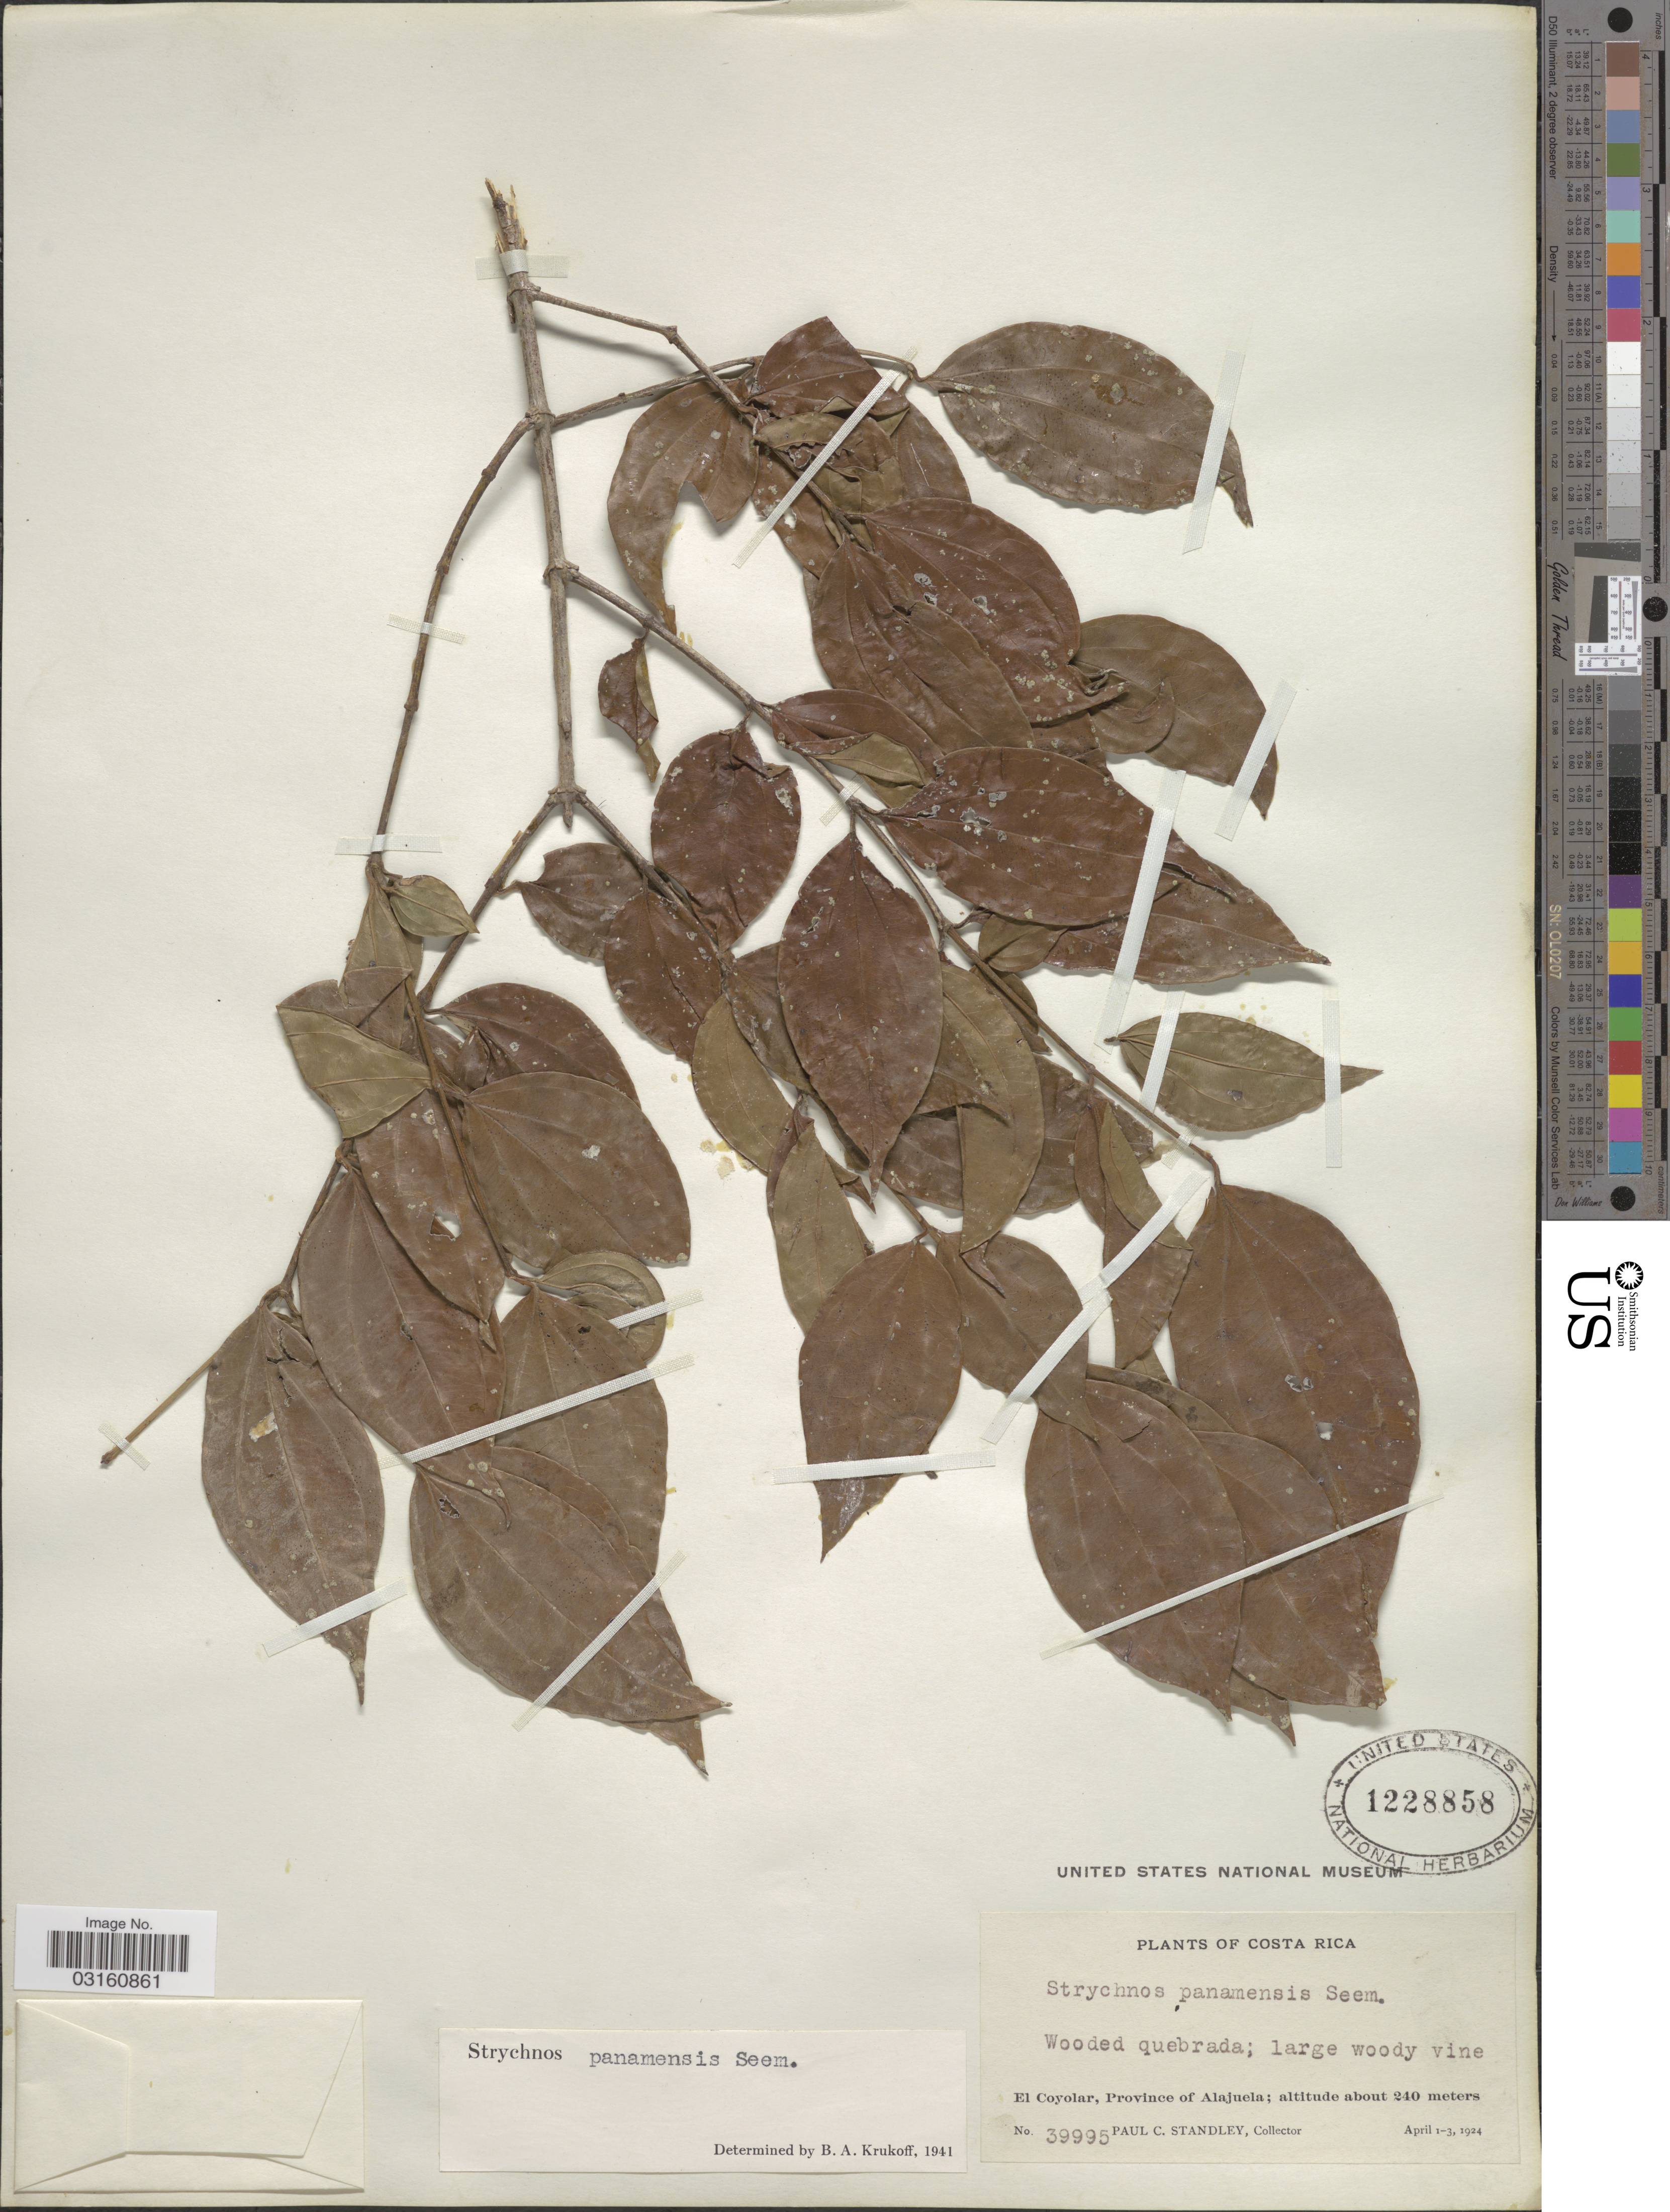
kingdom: Plantae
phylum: Tracheophyta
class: Magnoliopsida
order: Gentianales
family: Loganiaceae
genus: Strychnos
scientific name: Strychnos panamensis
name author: Seem.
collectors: P. C. Standley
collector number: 39995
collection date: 1924-04-01/1924-04-03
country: Costa Rica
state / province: Alajuela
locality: El Coyolar.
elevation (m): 240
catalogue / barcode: US 1228858